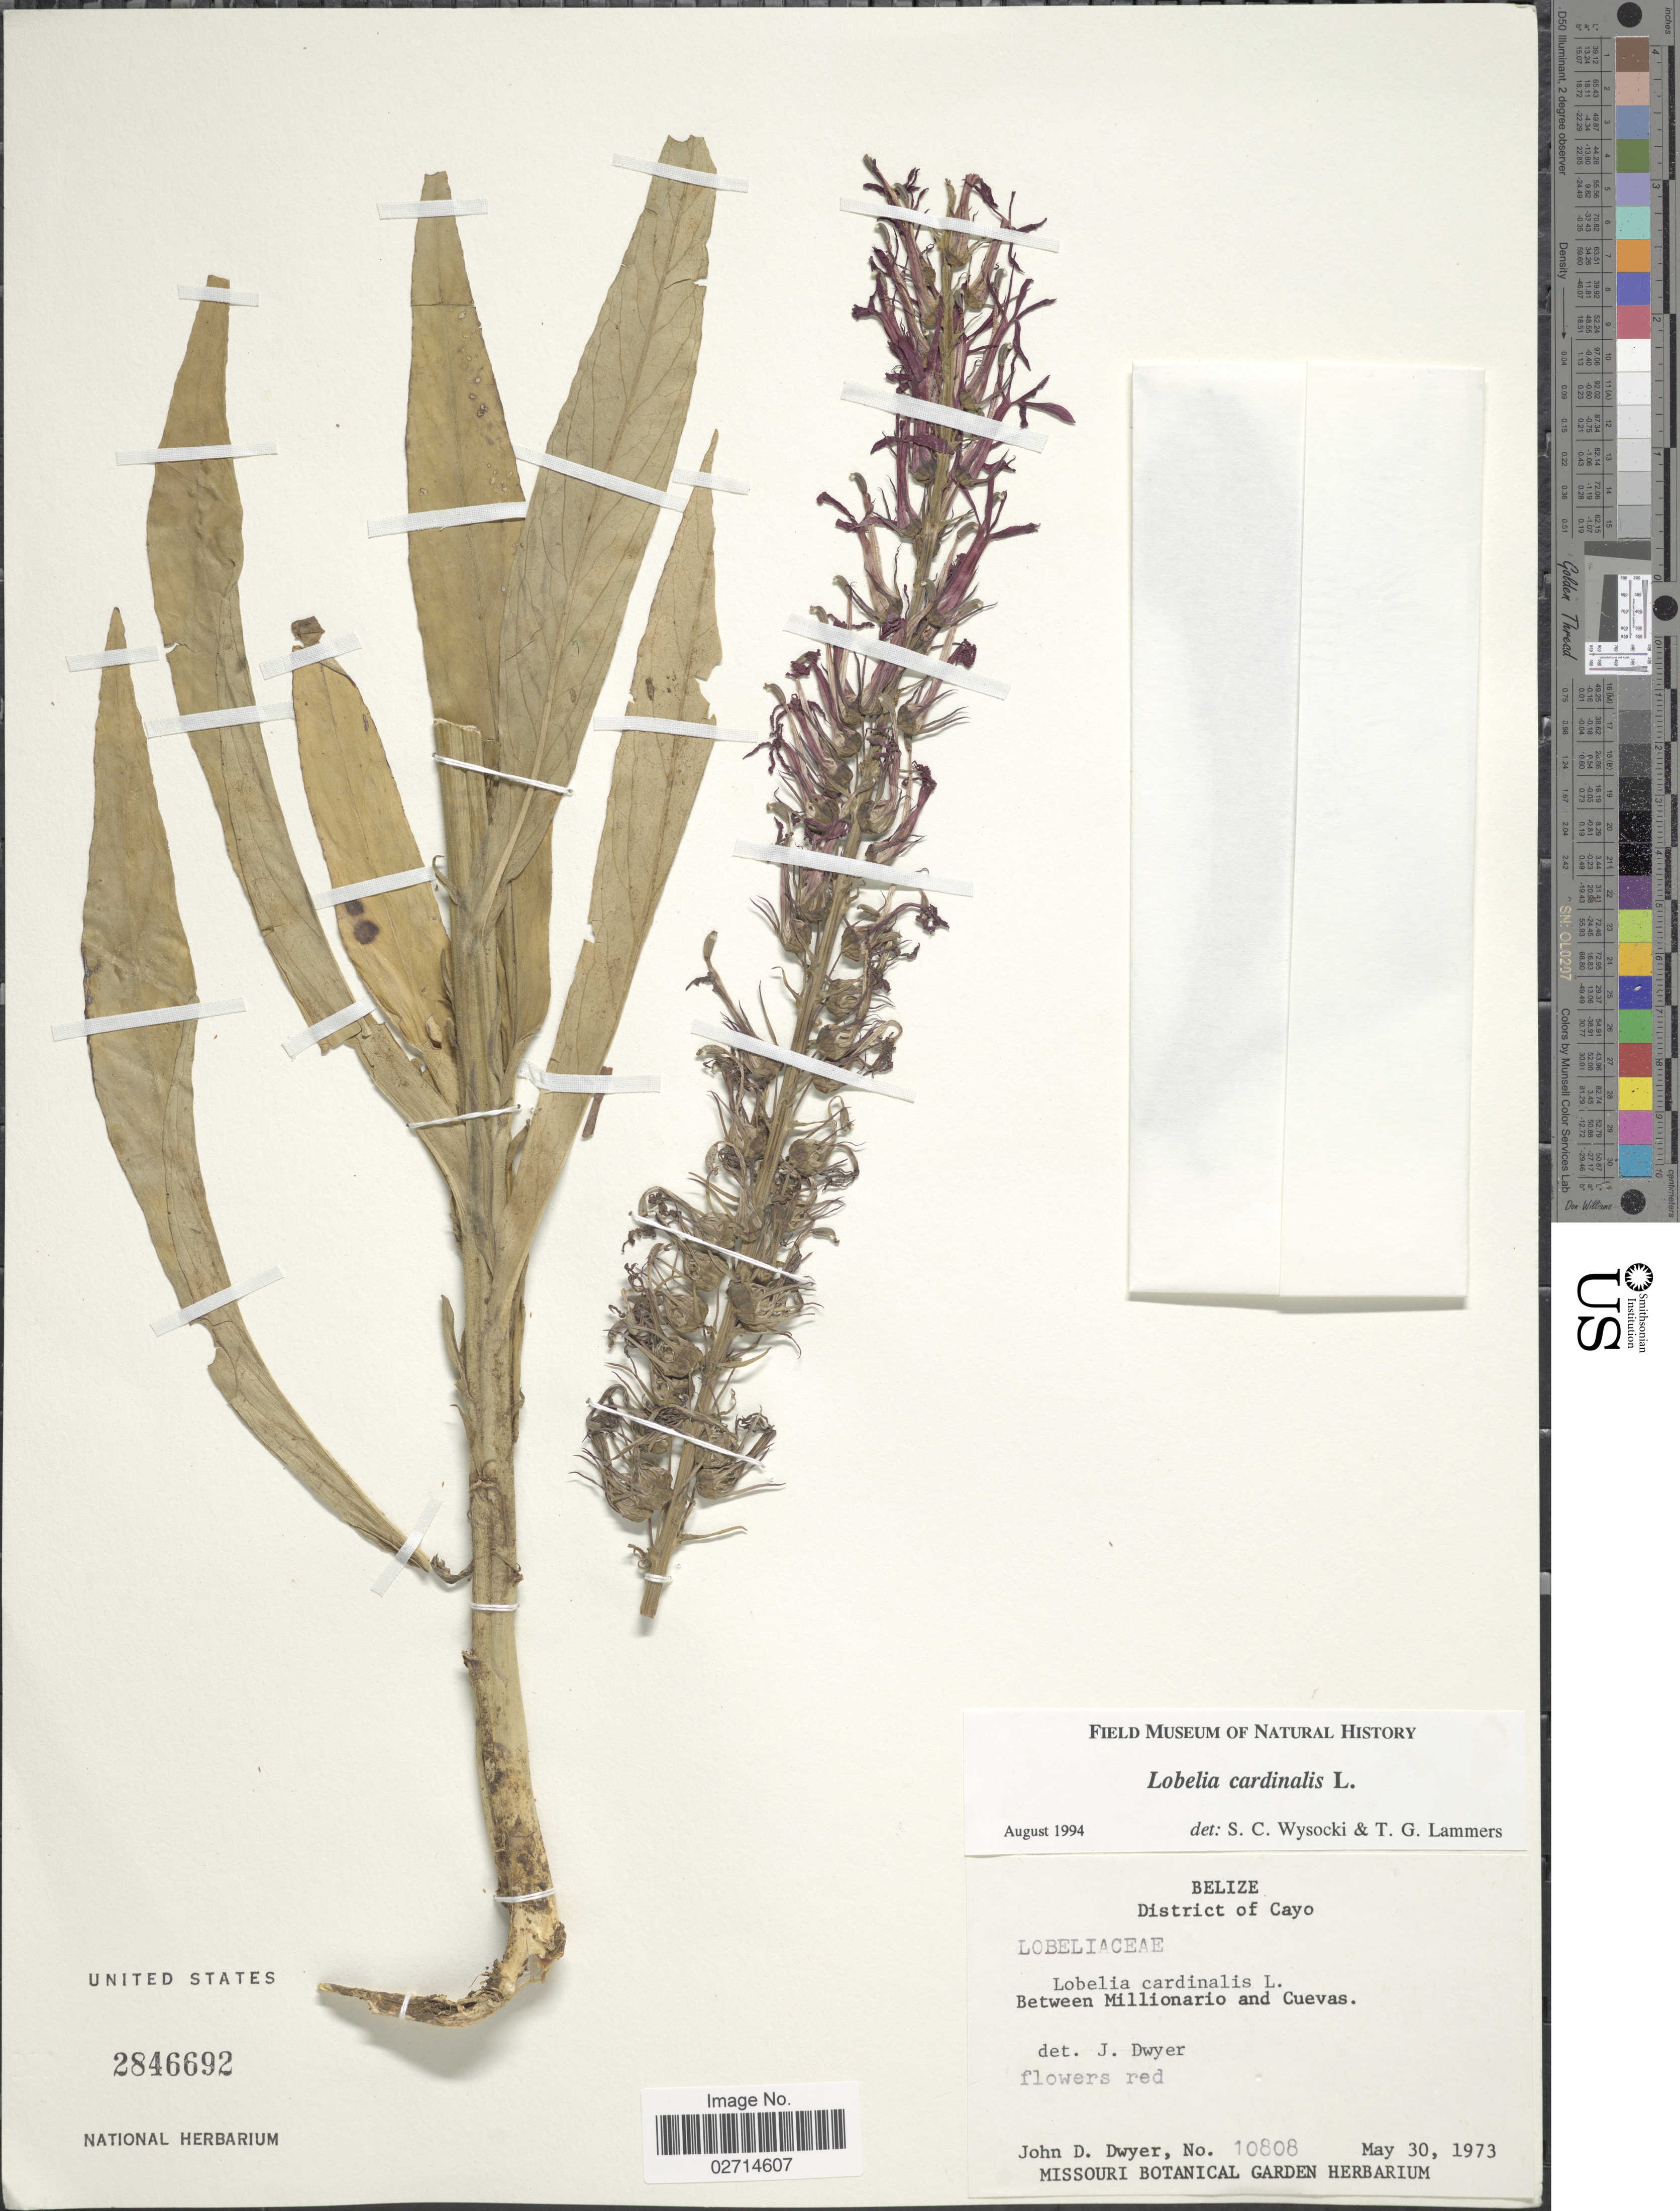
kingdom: Plantae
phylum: Tracheophyta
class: Magnoliopsida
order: Asterales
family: Campanulaceae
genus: Lobelia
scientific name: Lobelia cardinalis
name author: L.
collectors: J. D. Dwyer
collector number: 10808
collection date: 1973-05-30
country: Belize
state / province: Cayo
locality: District of Cayo. Between Millionario and Cuevas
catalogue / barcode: US 2846692